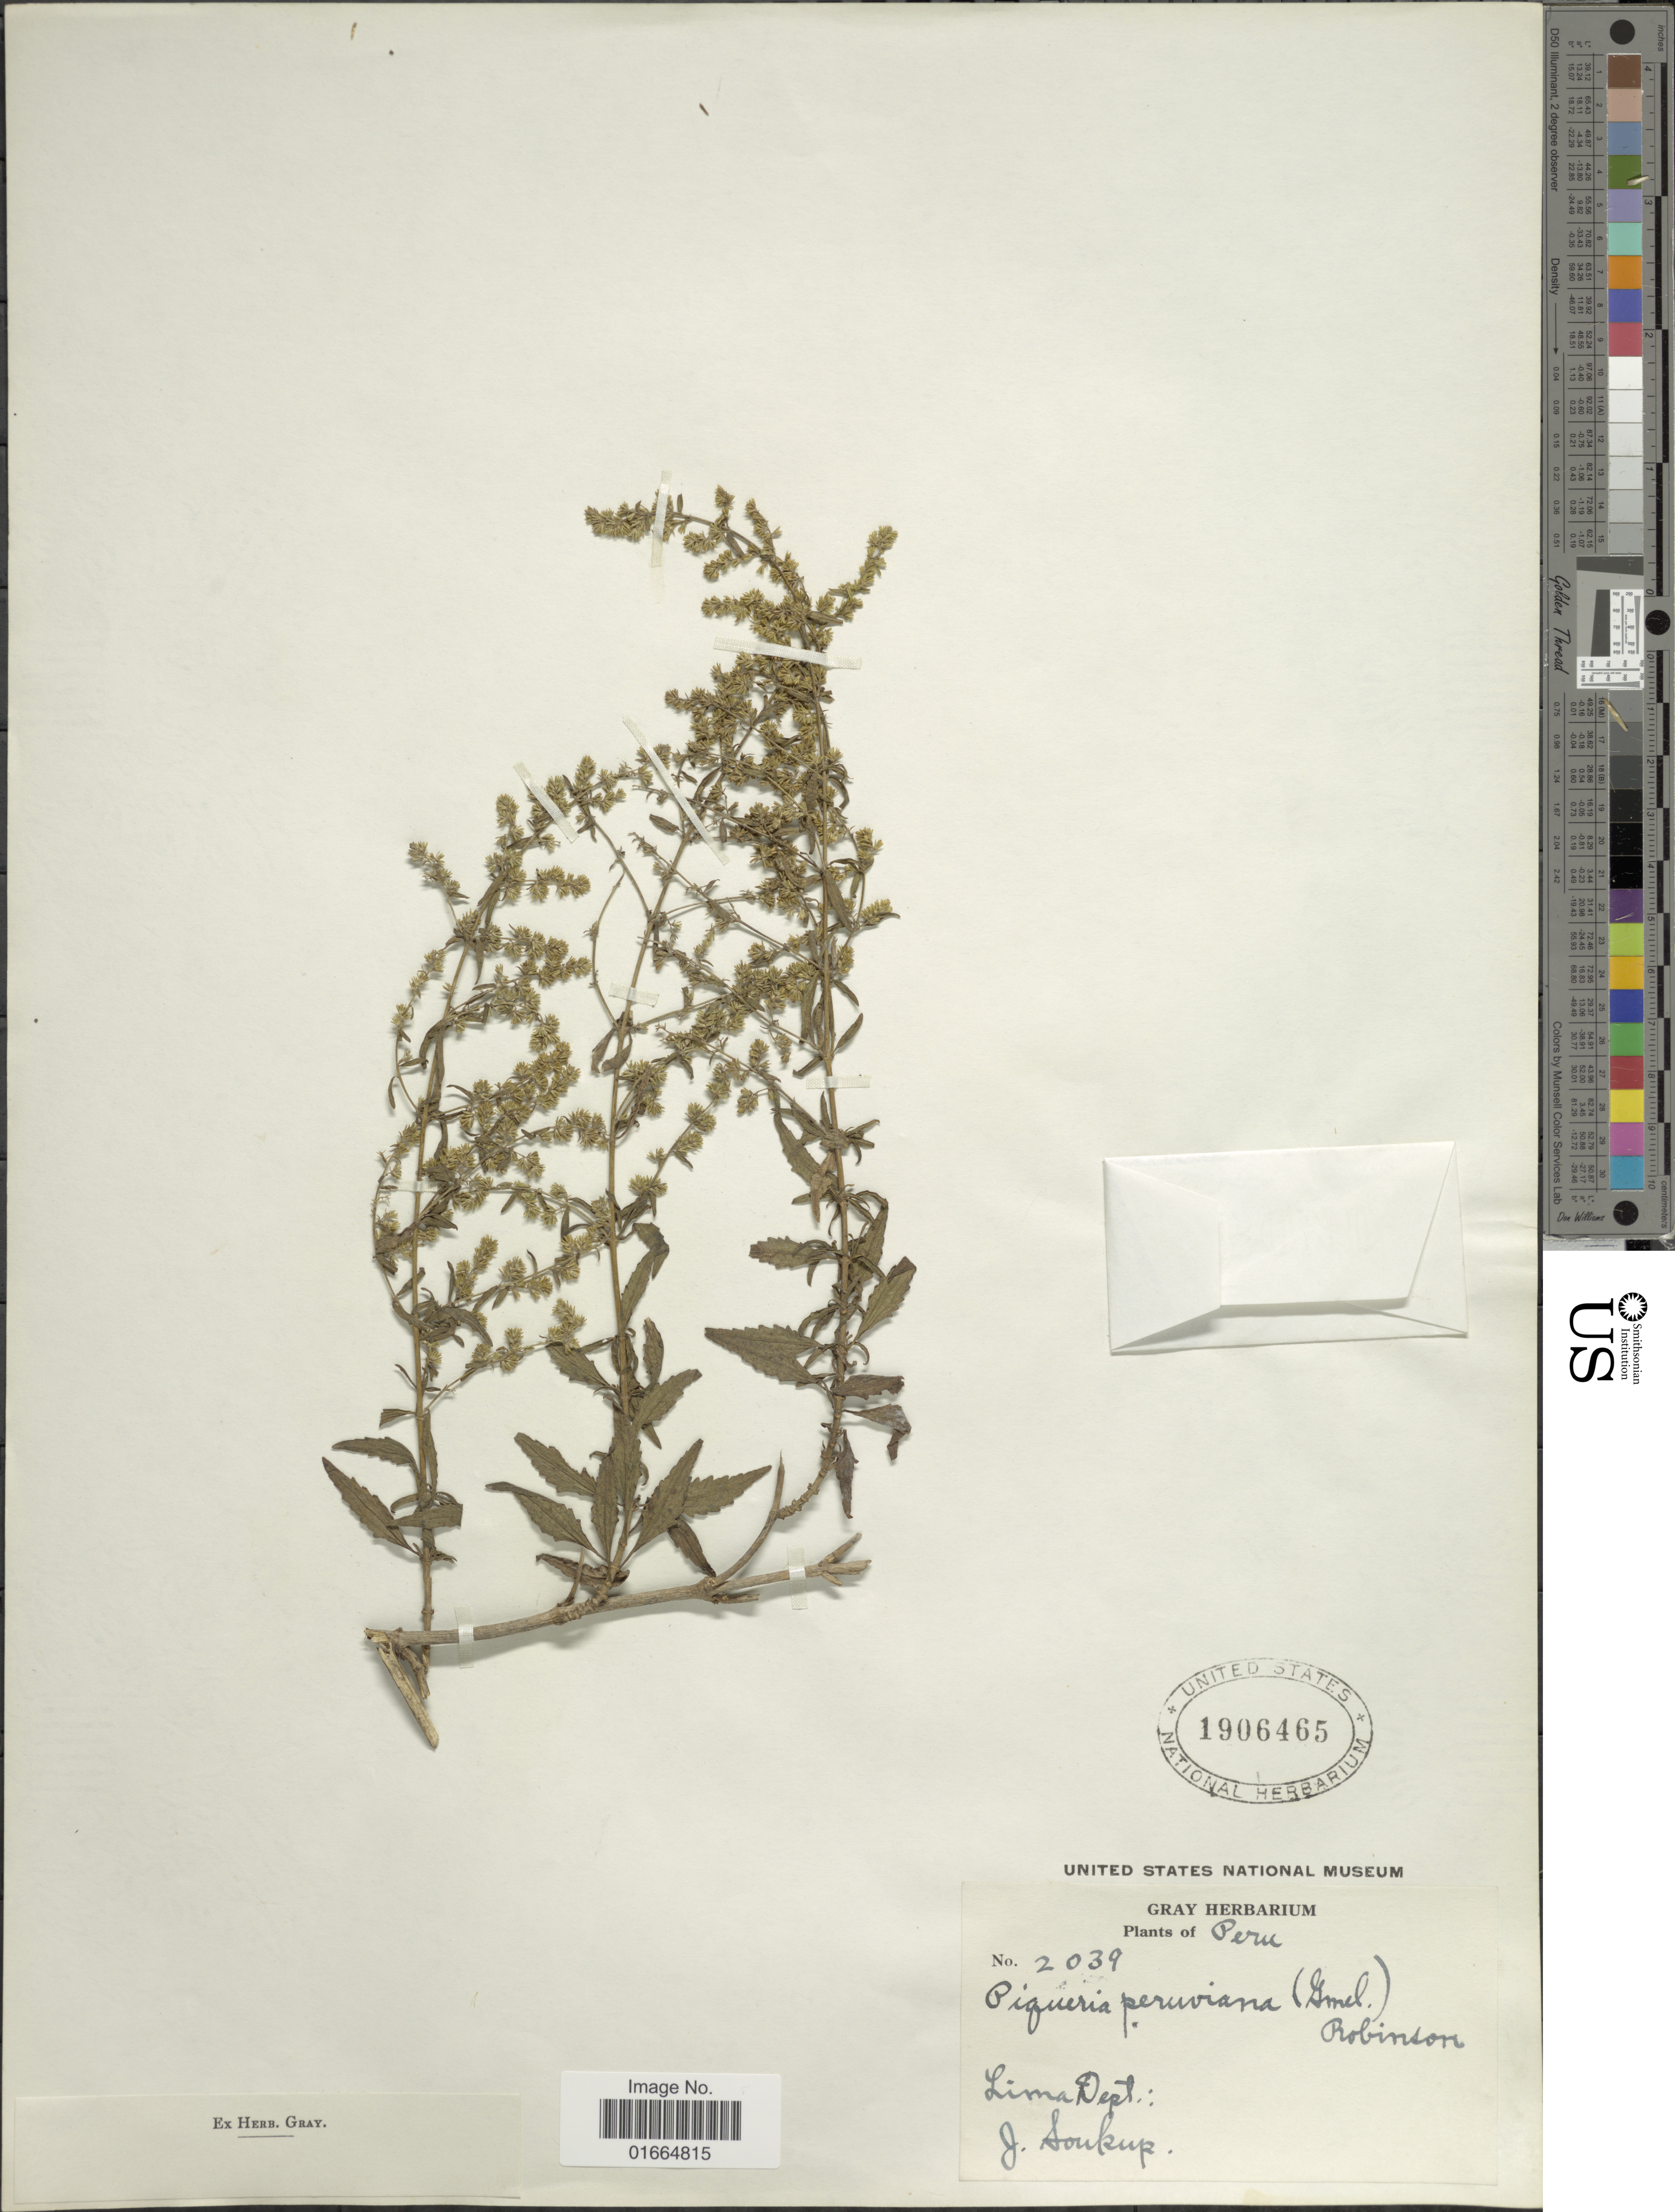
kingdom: Plantae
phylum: Tracheophyta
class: Magnoliopsida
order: Asterales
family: Asteraceae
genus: Ophryosporus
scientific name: Ophryosporus peruvianus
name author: (J.F. Gmel.) R.M. King & H. Rob.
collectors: J. Soukup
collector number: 2039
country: Peru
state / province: Lima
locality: Lima Dept.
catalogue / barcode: US 1906465